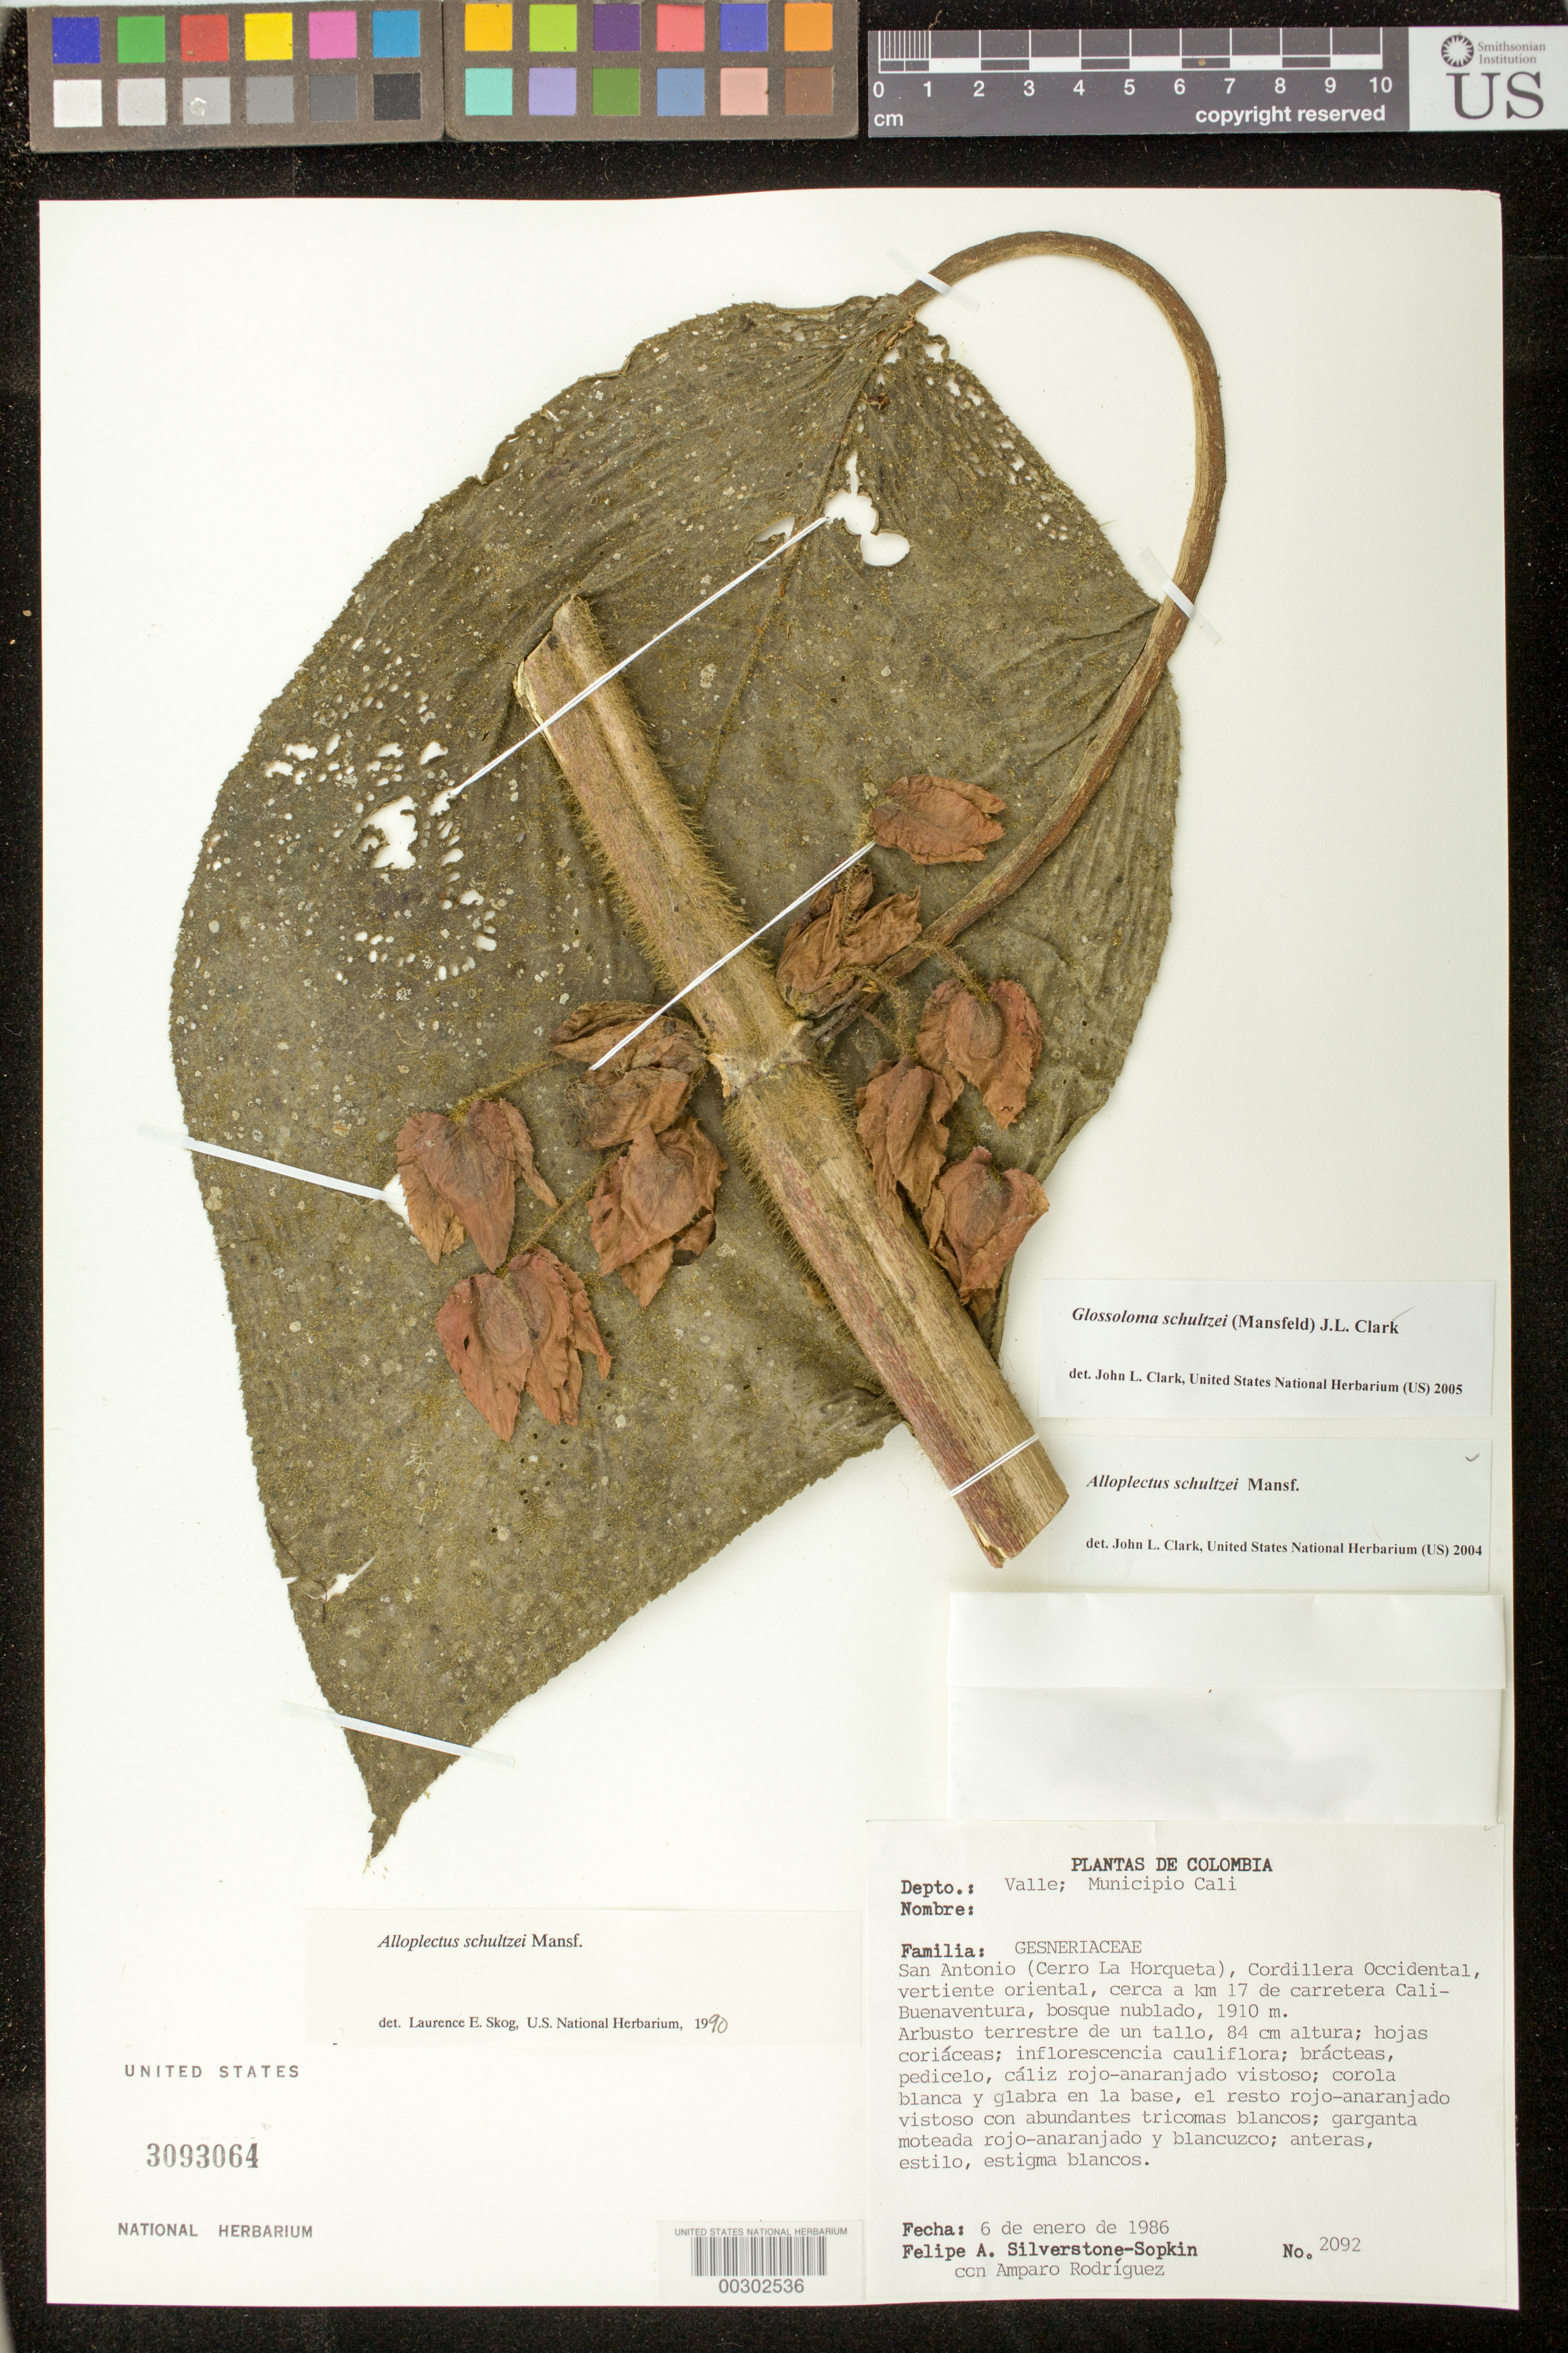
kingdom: Plantae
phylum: Tracheophyta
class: Magnoliopsida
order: Lamiales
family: Gesneriaceae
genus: Glossoloma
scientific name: Glossoloma schultzei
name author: (Mansf.) J.L. Clark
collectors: P. A. Silverstone-Sopkin & A. Rodríguez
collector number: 2092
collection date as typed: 06 Jan 1986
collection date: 1986-01-06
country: Colombia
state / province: Valle del Cauca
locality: Mun. of Cali, San Antonio (Cerro la Horqueta), Cordillera Occidental, eastern slope, near to km 17 Cali - Buenaventura highway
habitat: Cloud forest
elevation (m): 1910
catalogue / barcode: US 3093064